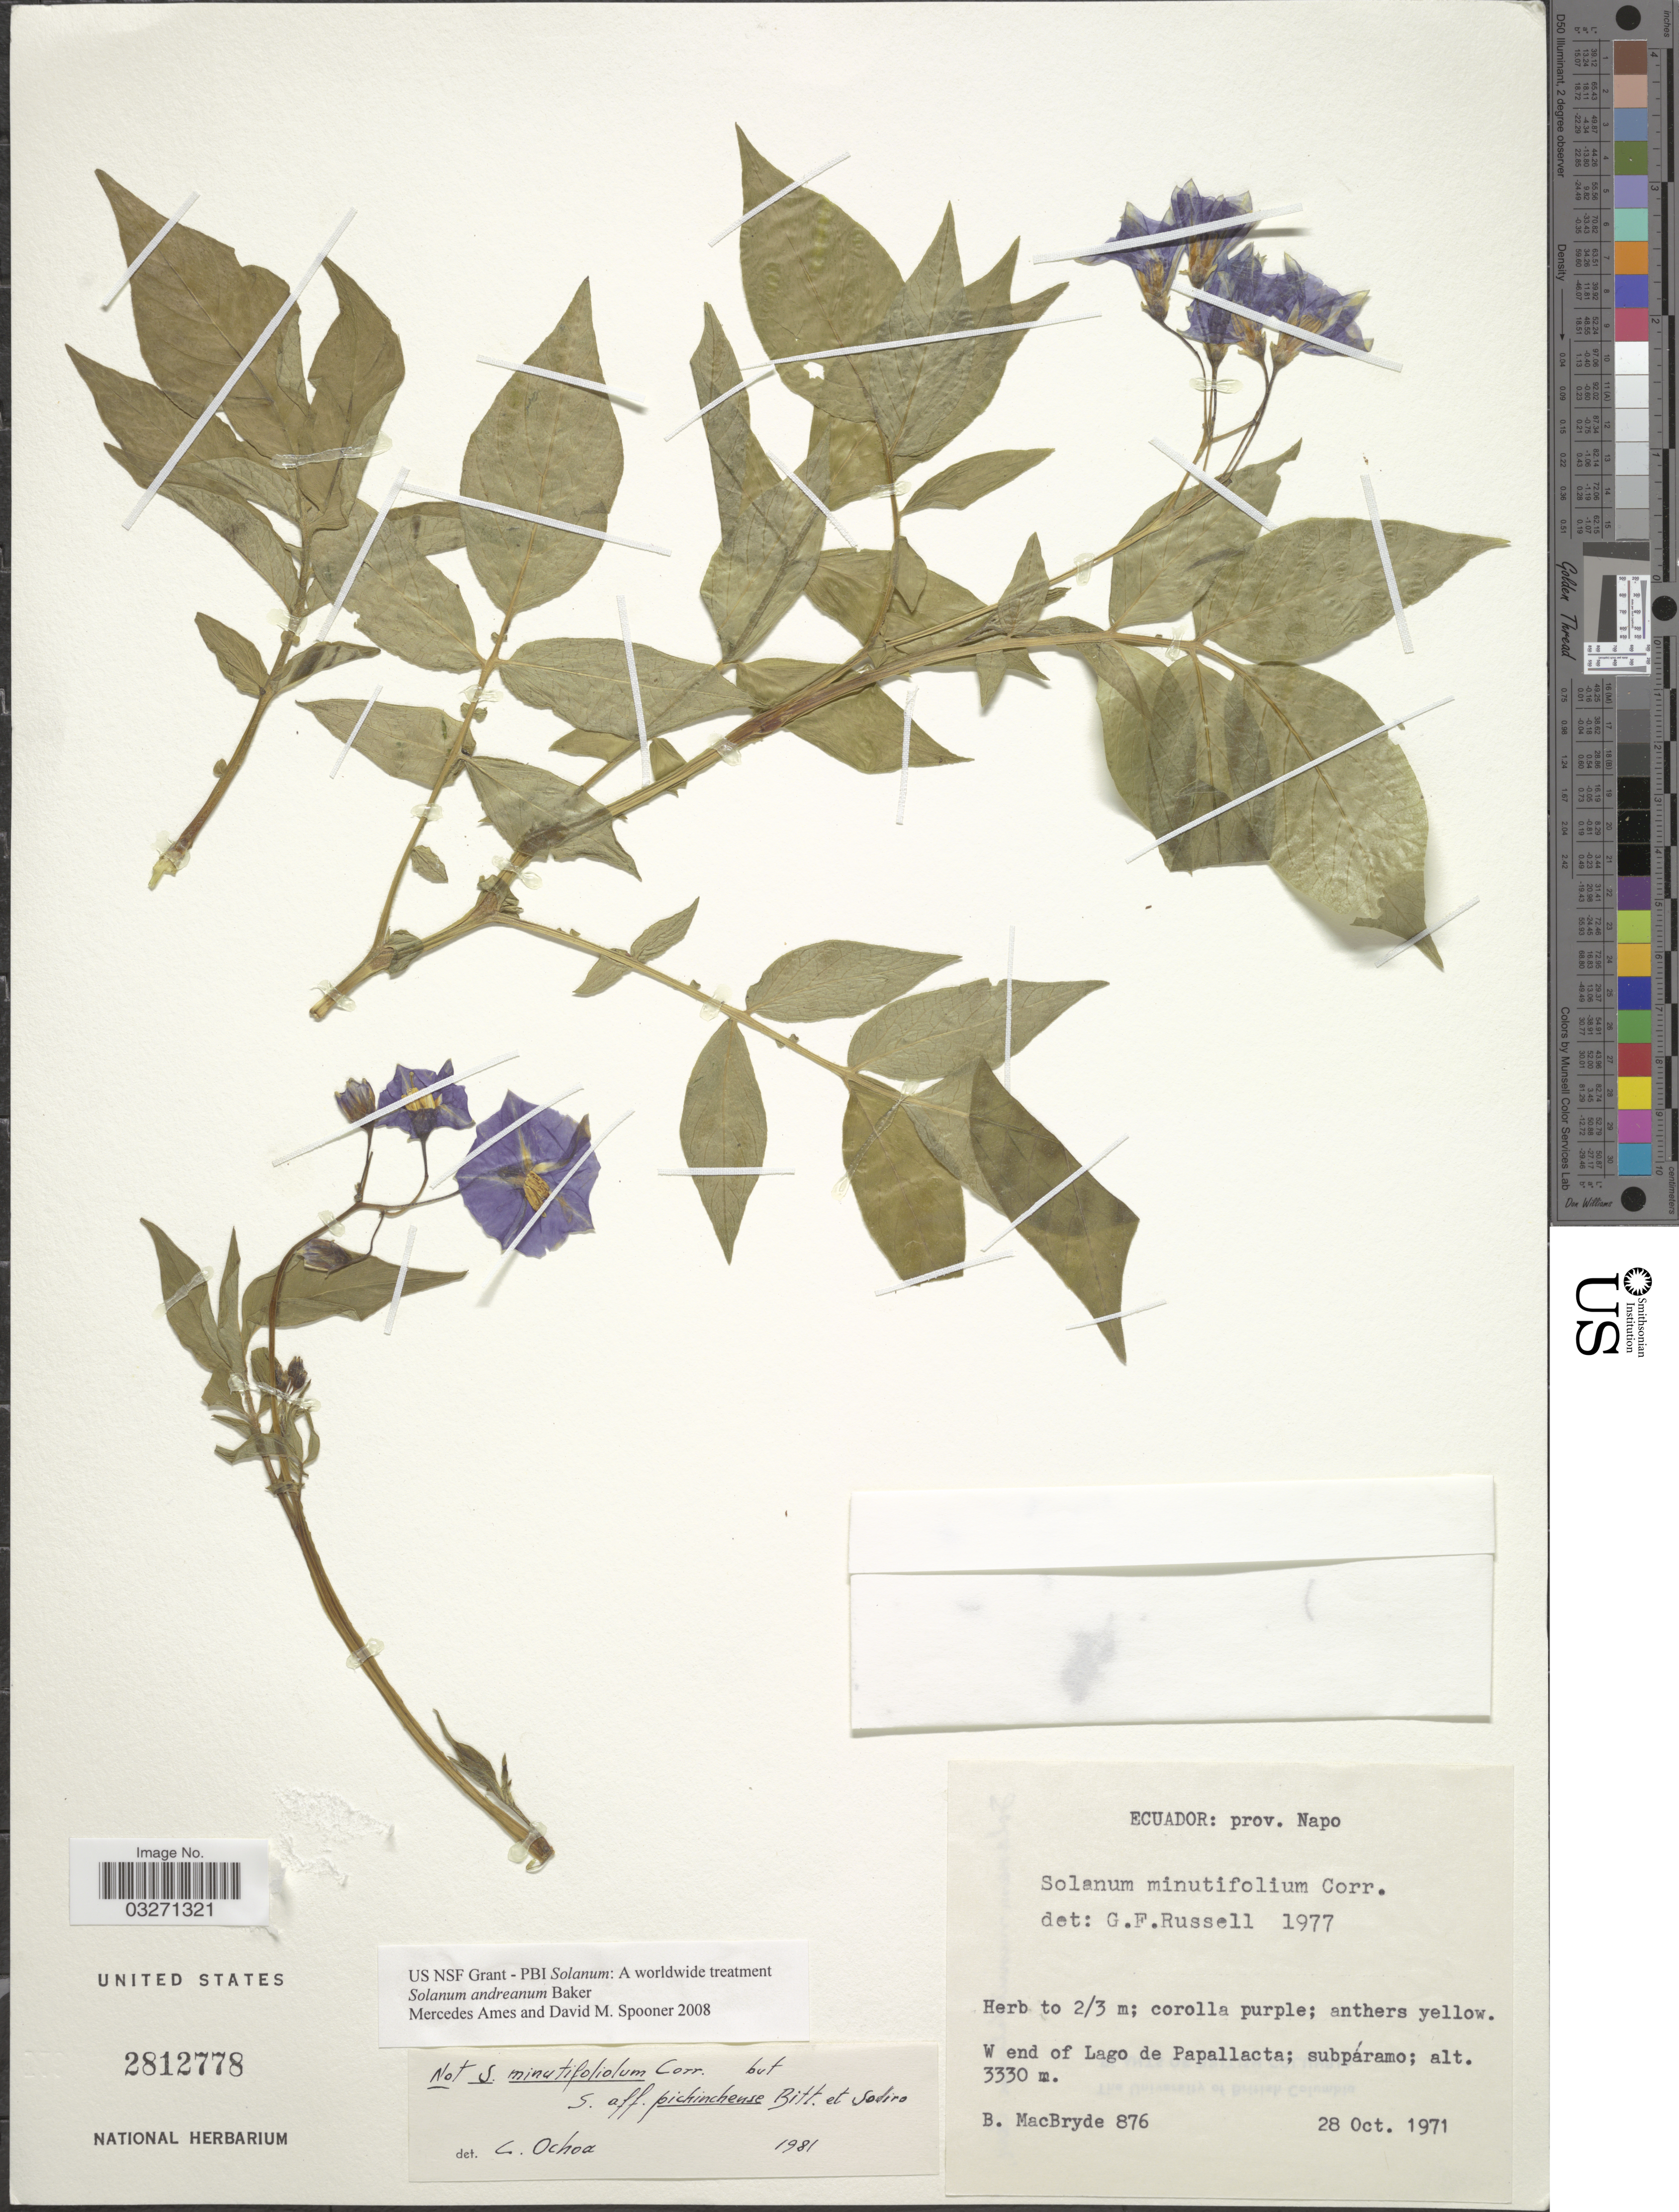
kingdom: Plantae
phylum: Tracheophyta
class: Magnoliopsida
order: Solanales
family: Solanaceae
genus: Solanum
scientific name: Solanum andreanum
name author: Baker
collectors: B. MacBryde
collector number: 876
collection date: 1971-10-28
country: Ecuador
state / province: Napo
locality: W end of Lago de Papallacta.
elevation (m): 3330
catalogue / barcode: US 2812778